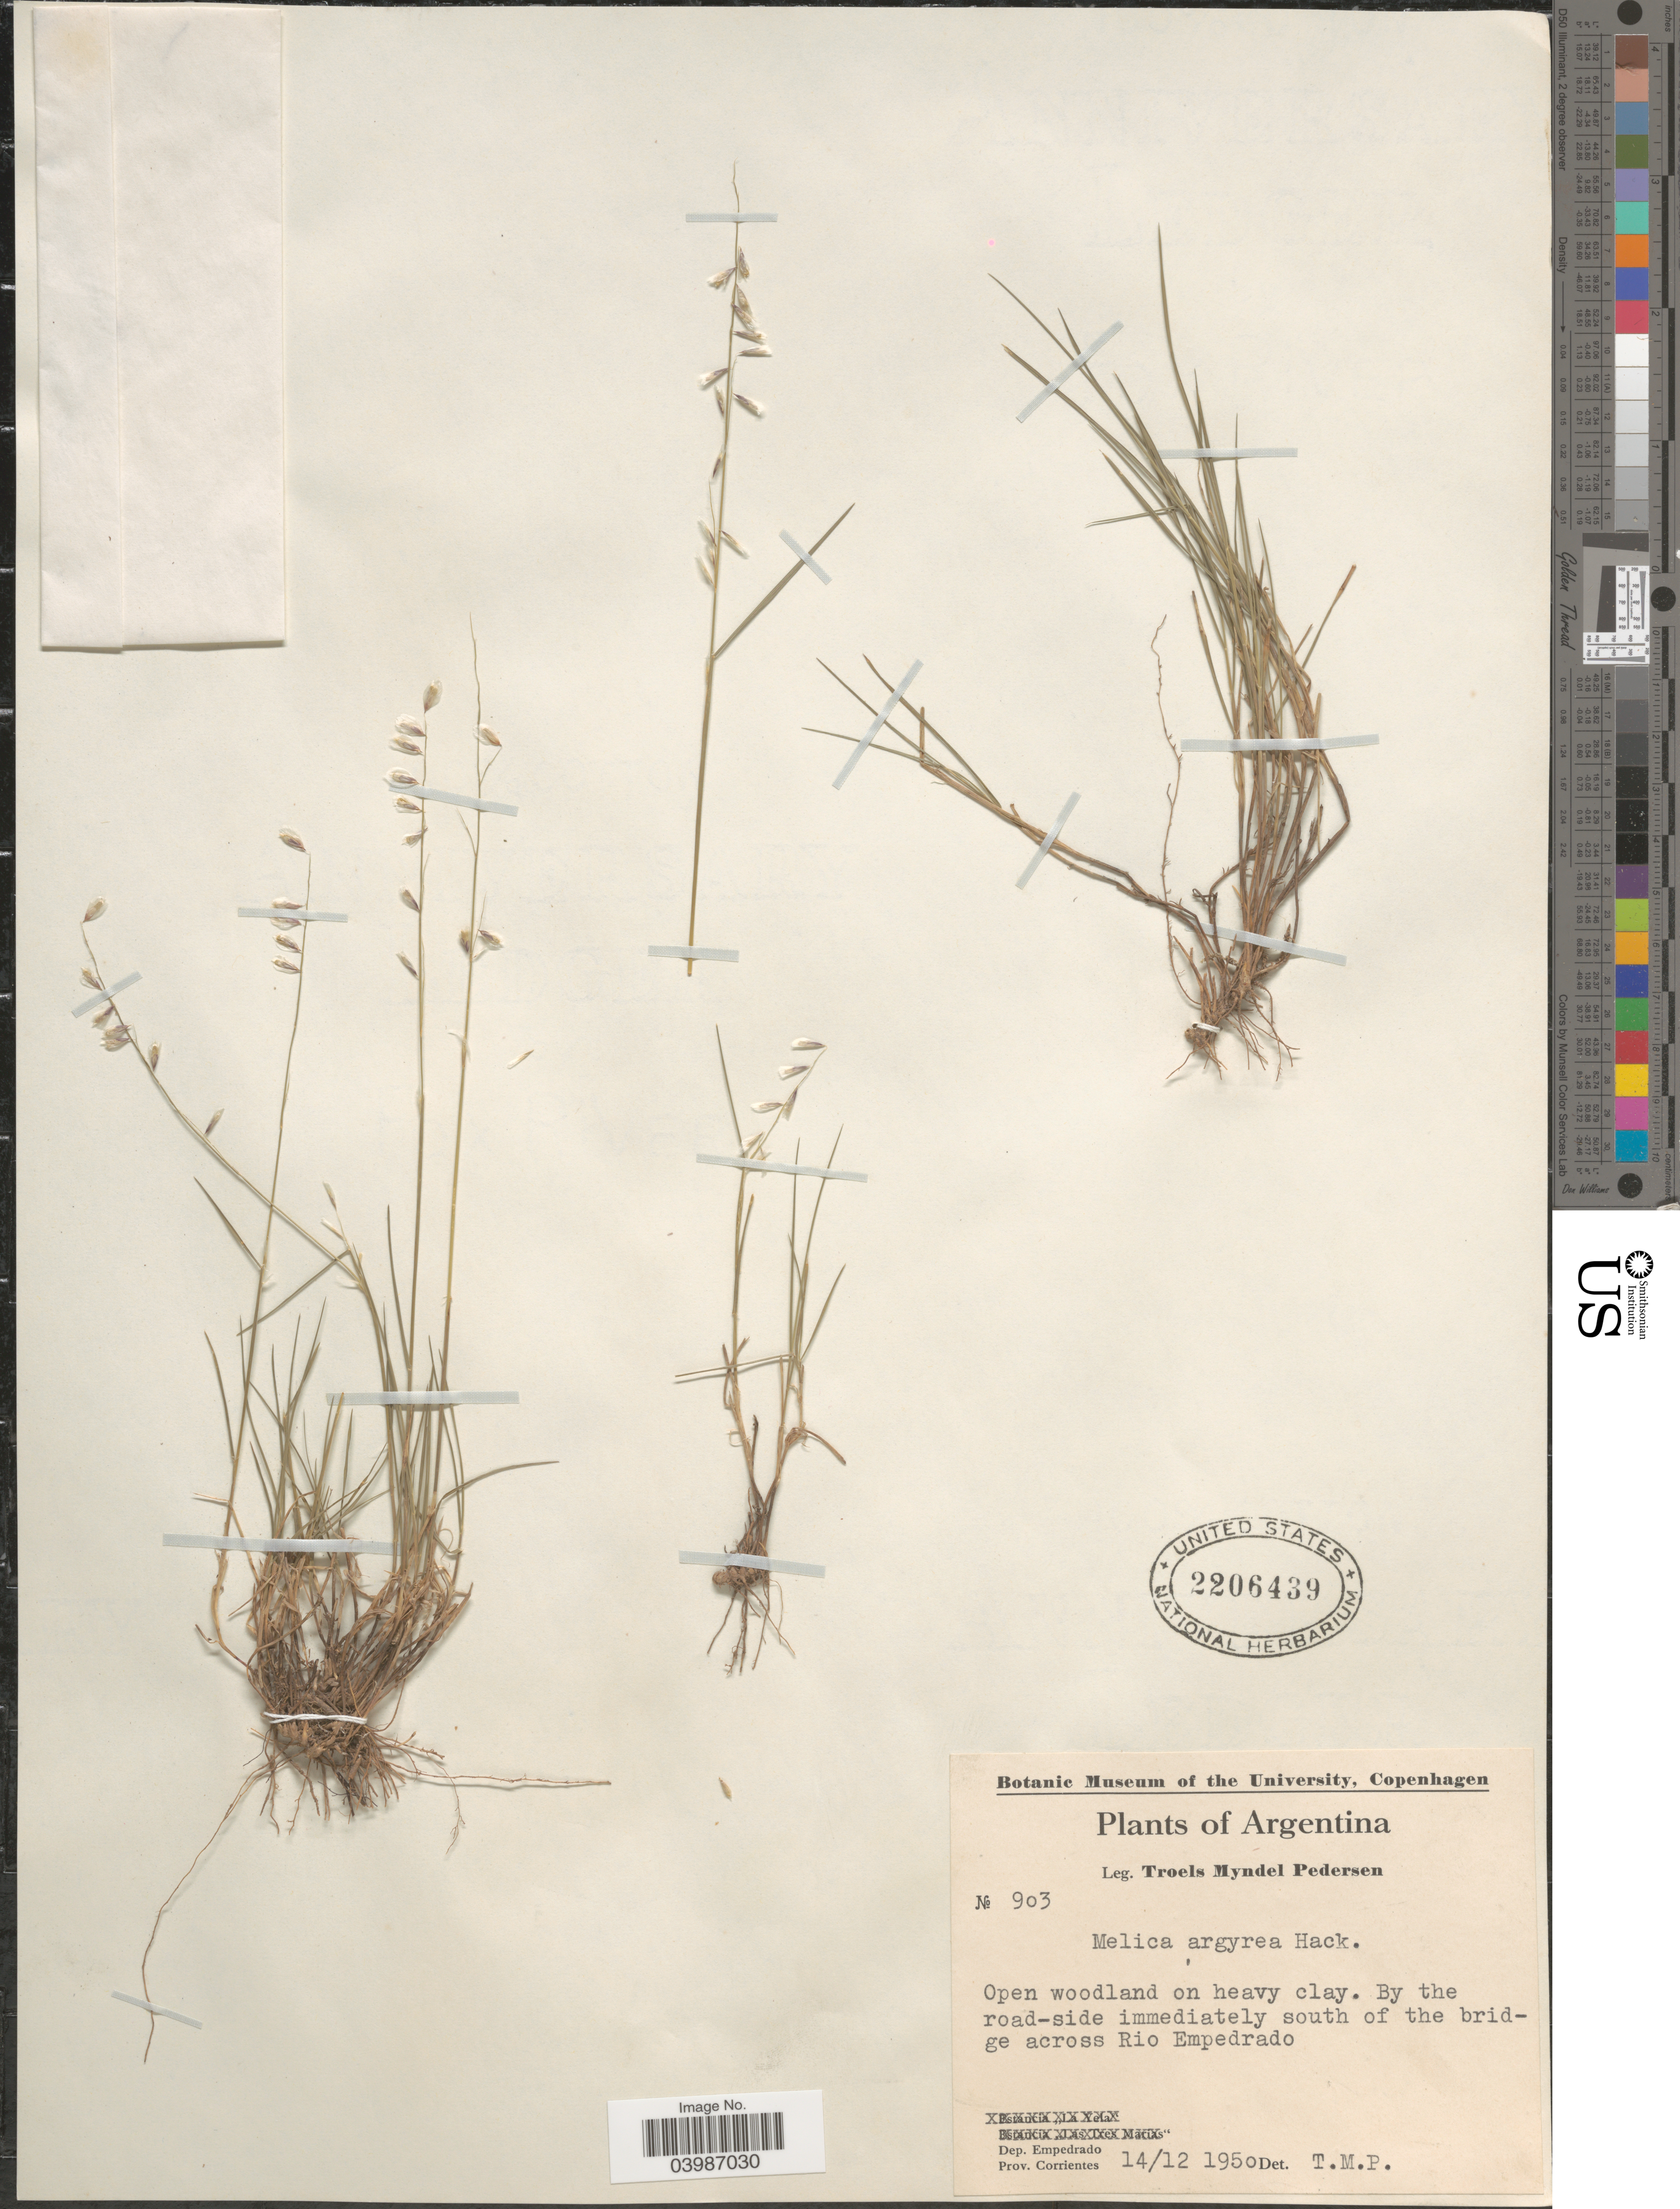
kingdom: Plantae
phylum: Tracheophyta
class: Liliopsida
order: Poales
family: Poaceae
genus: Melica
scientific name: Melica argyrea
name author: Hack. ex Stuck.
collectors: T. Pederson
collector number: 903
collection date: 1950-12-14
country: Argentina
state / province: Corrientes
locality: By the road-side immediately south of the bridge across Rio Empedrado. Dep. Empedrado.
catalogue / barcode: US 2206439